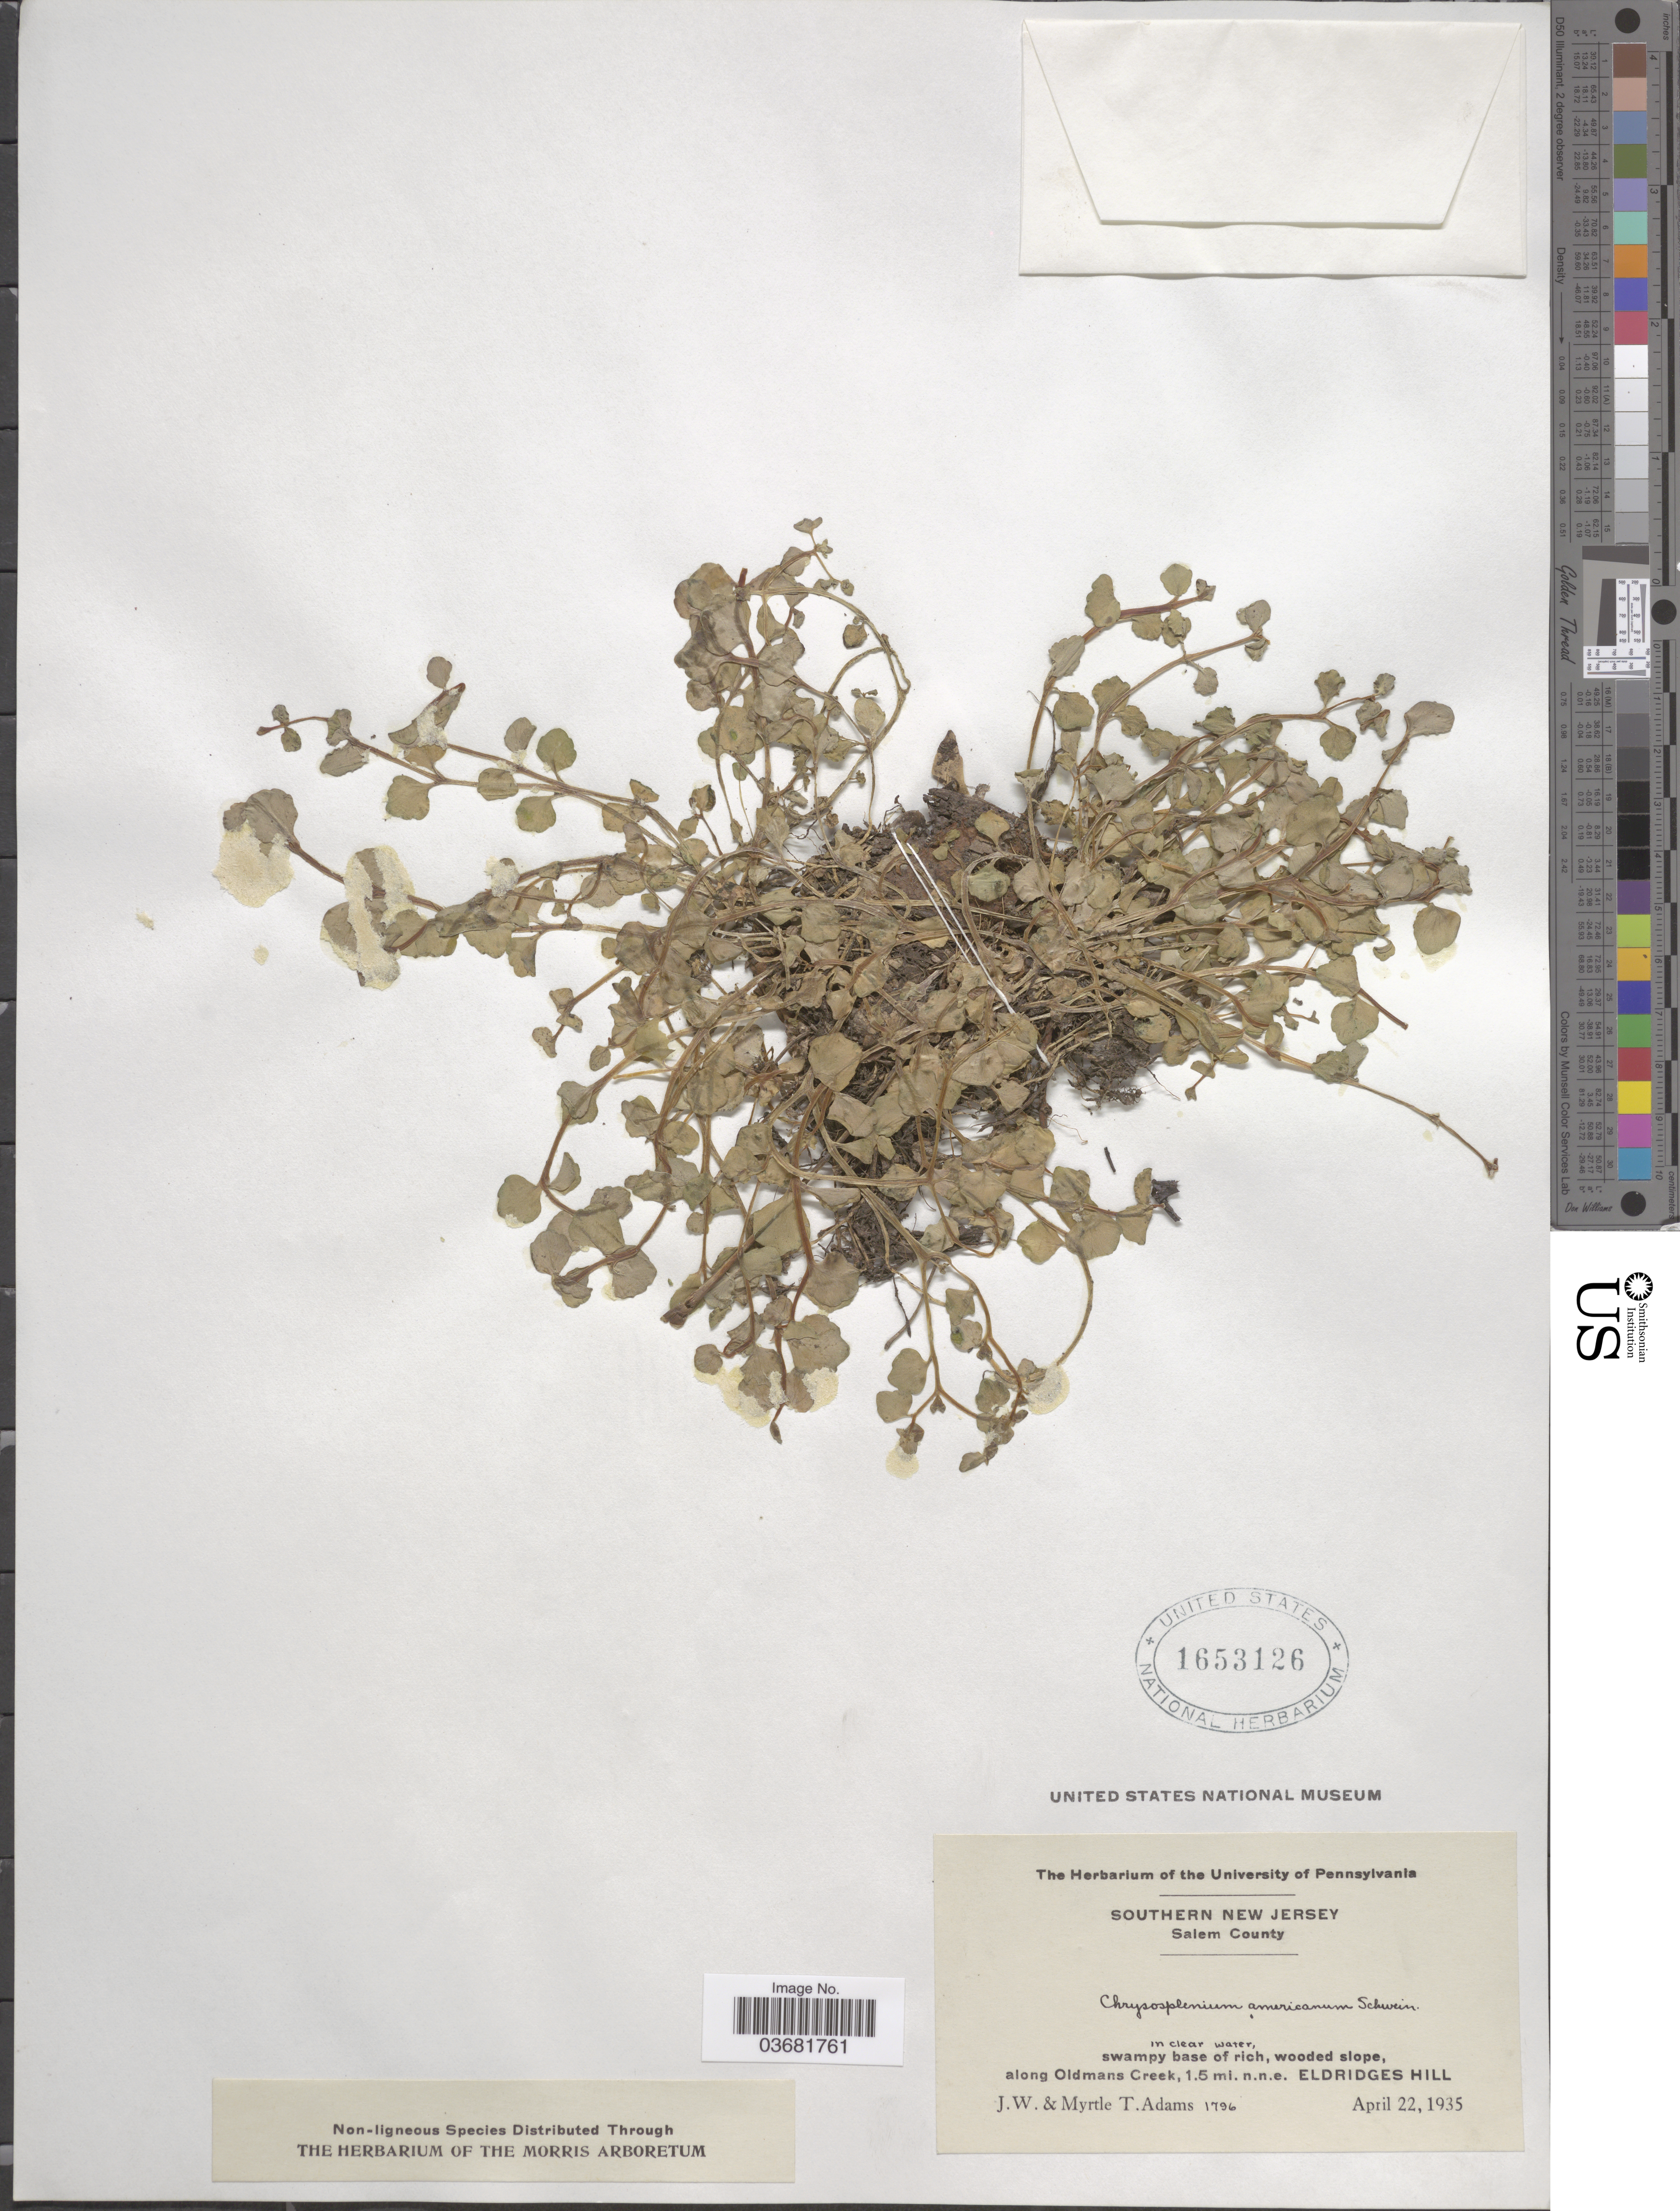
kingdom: Plantae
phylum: Tracheophyta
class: Magnoliopsida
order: Saxifragales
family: Saxifragaceae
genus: Chrysosplenium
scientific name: Chrysosplenium americanum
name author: Schwein.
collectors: J. Adams & M. T. Adams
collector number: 1796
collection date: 1935-04-22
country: United States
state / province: New Jersey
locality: Southern New Jersey. Salem County. In clear water, swampy base of rich, wooded slope, along Oldmans Creek, 1.5 mi. n.n.e. Eldridges Hill.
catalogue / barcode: US 1653126